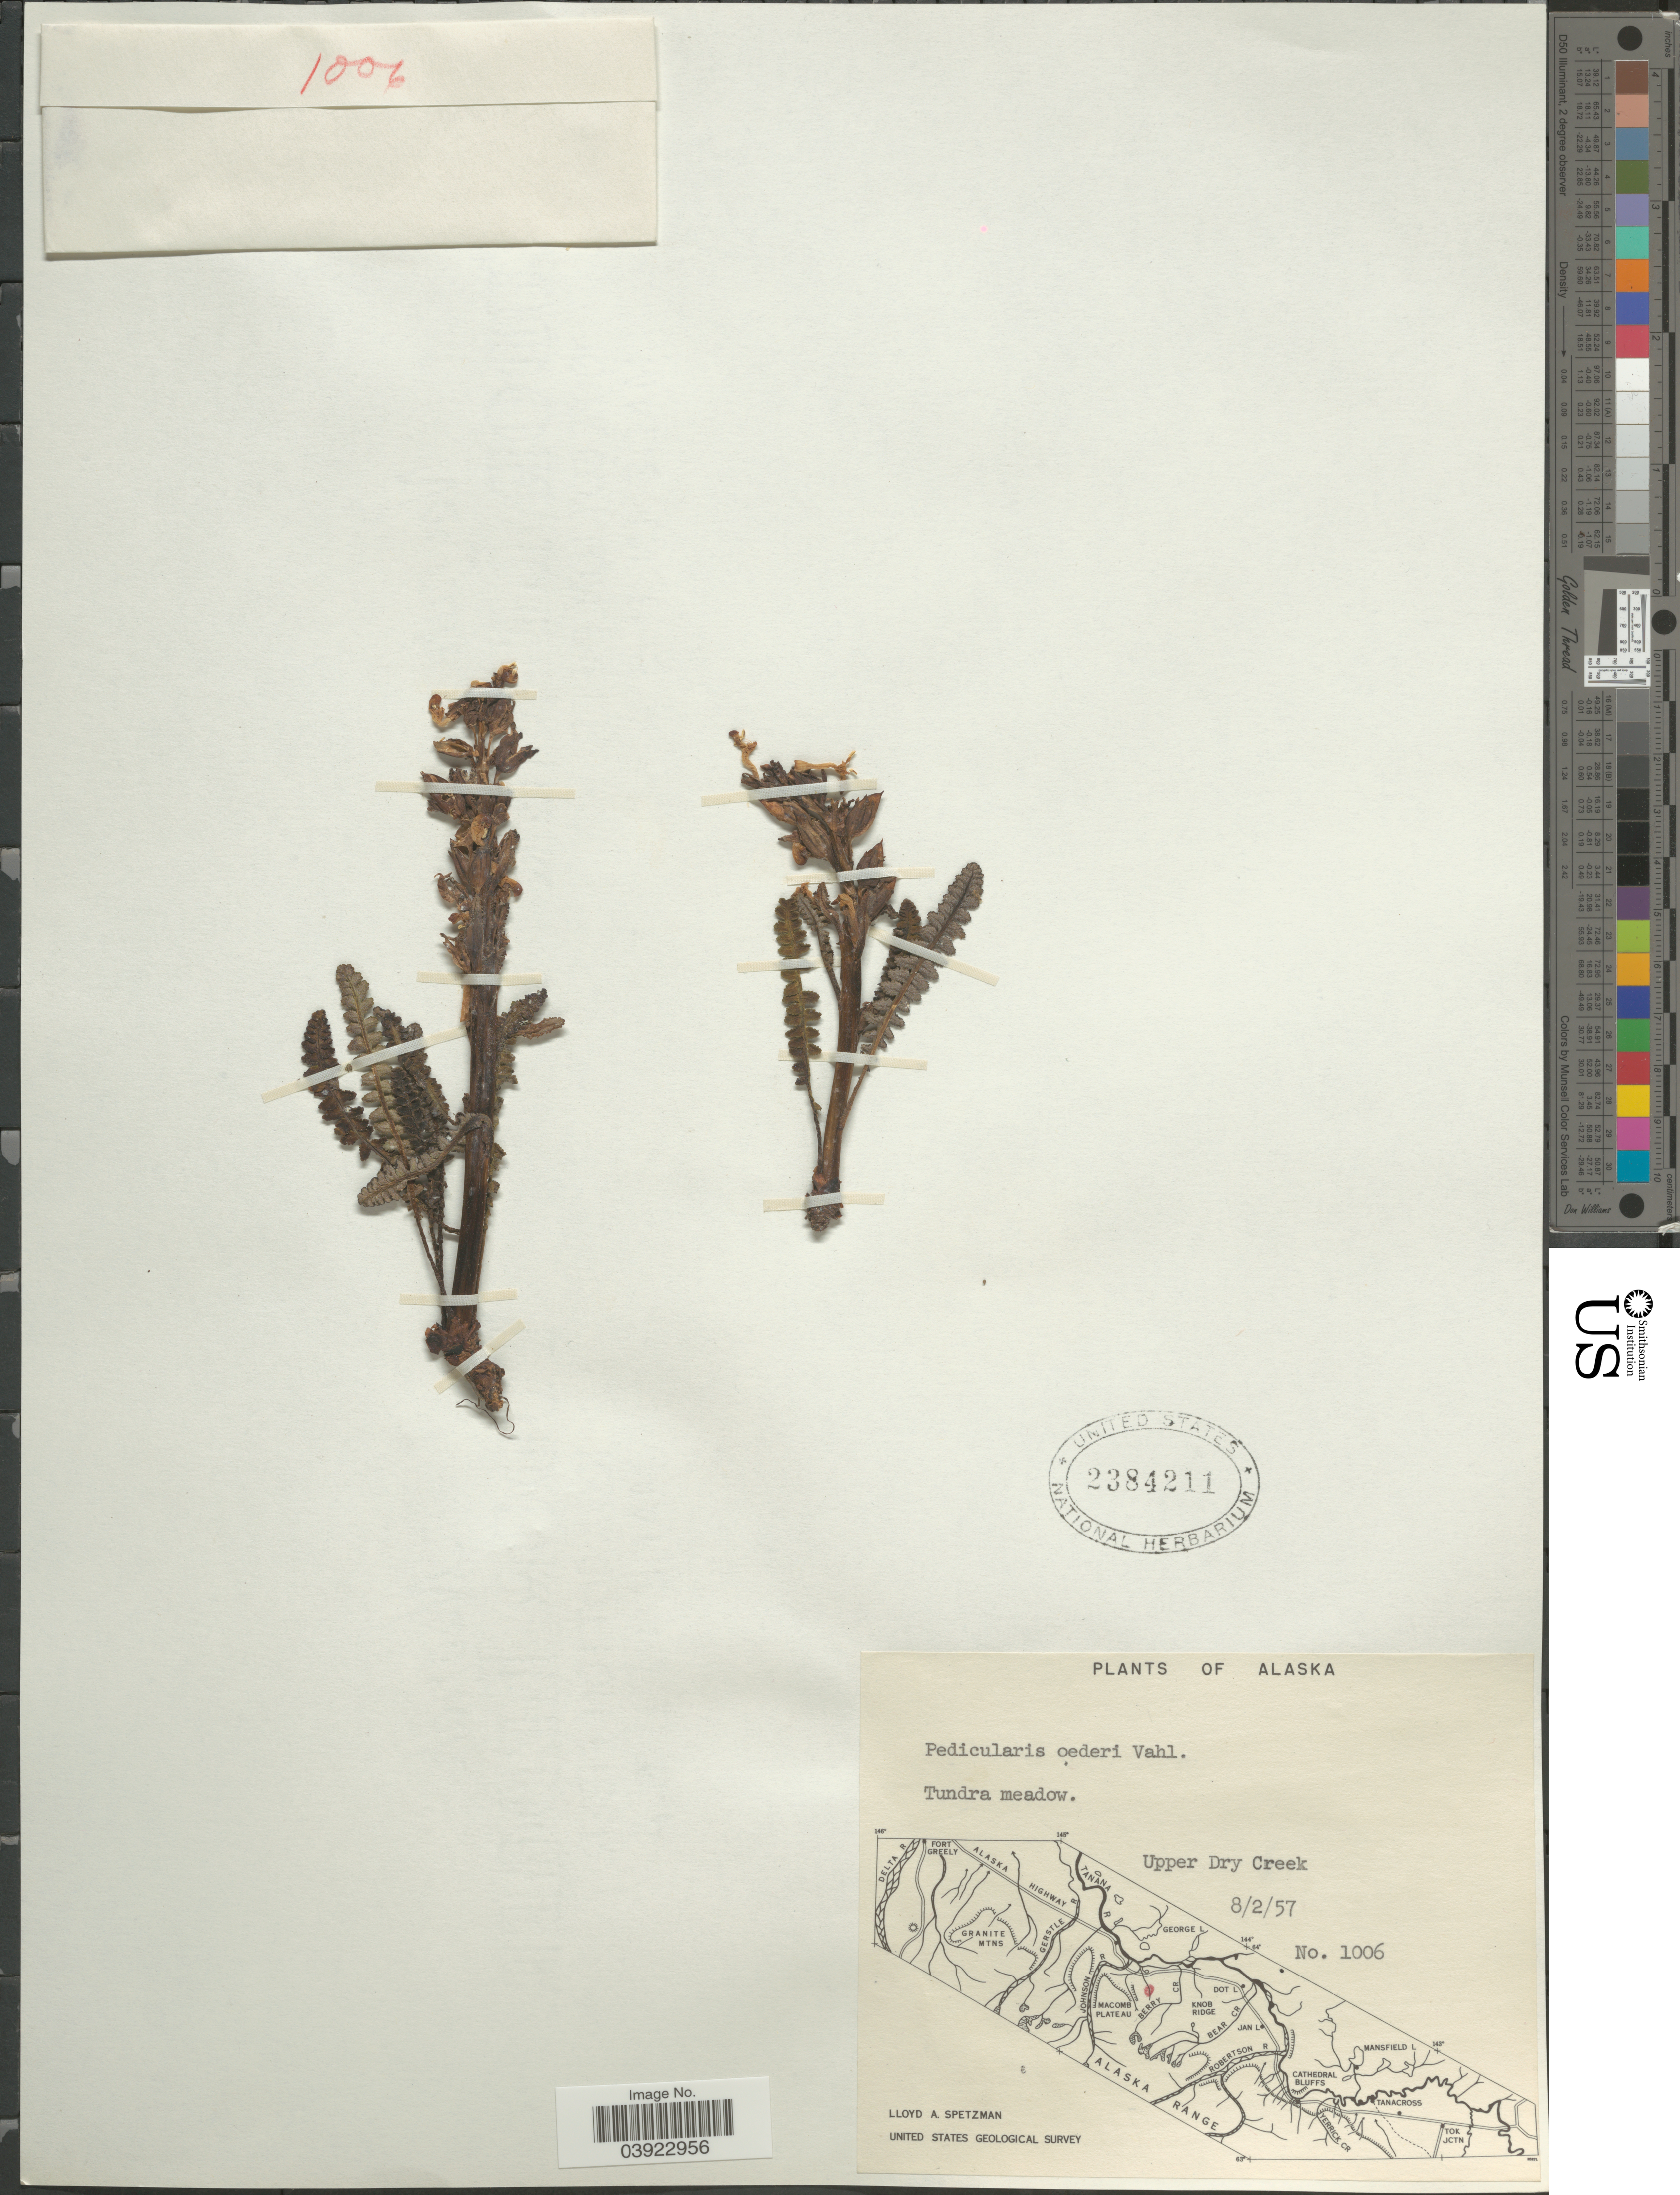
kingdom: Plantae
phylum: Tracheophyta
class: Magnoliopsida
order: Lamiales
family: Orobanchaceae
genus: Pedicularis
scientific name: Pedicularis oederi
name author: Vahl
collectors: L. Spetzman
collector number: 1006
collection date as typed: Transcribed d/m/y: 2/8/57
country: United States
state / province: Alaska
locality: Tundra meadow. Upper Dry Creek.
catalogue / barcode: US 2384211